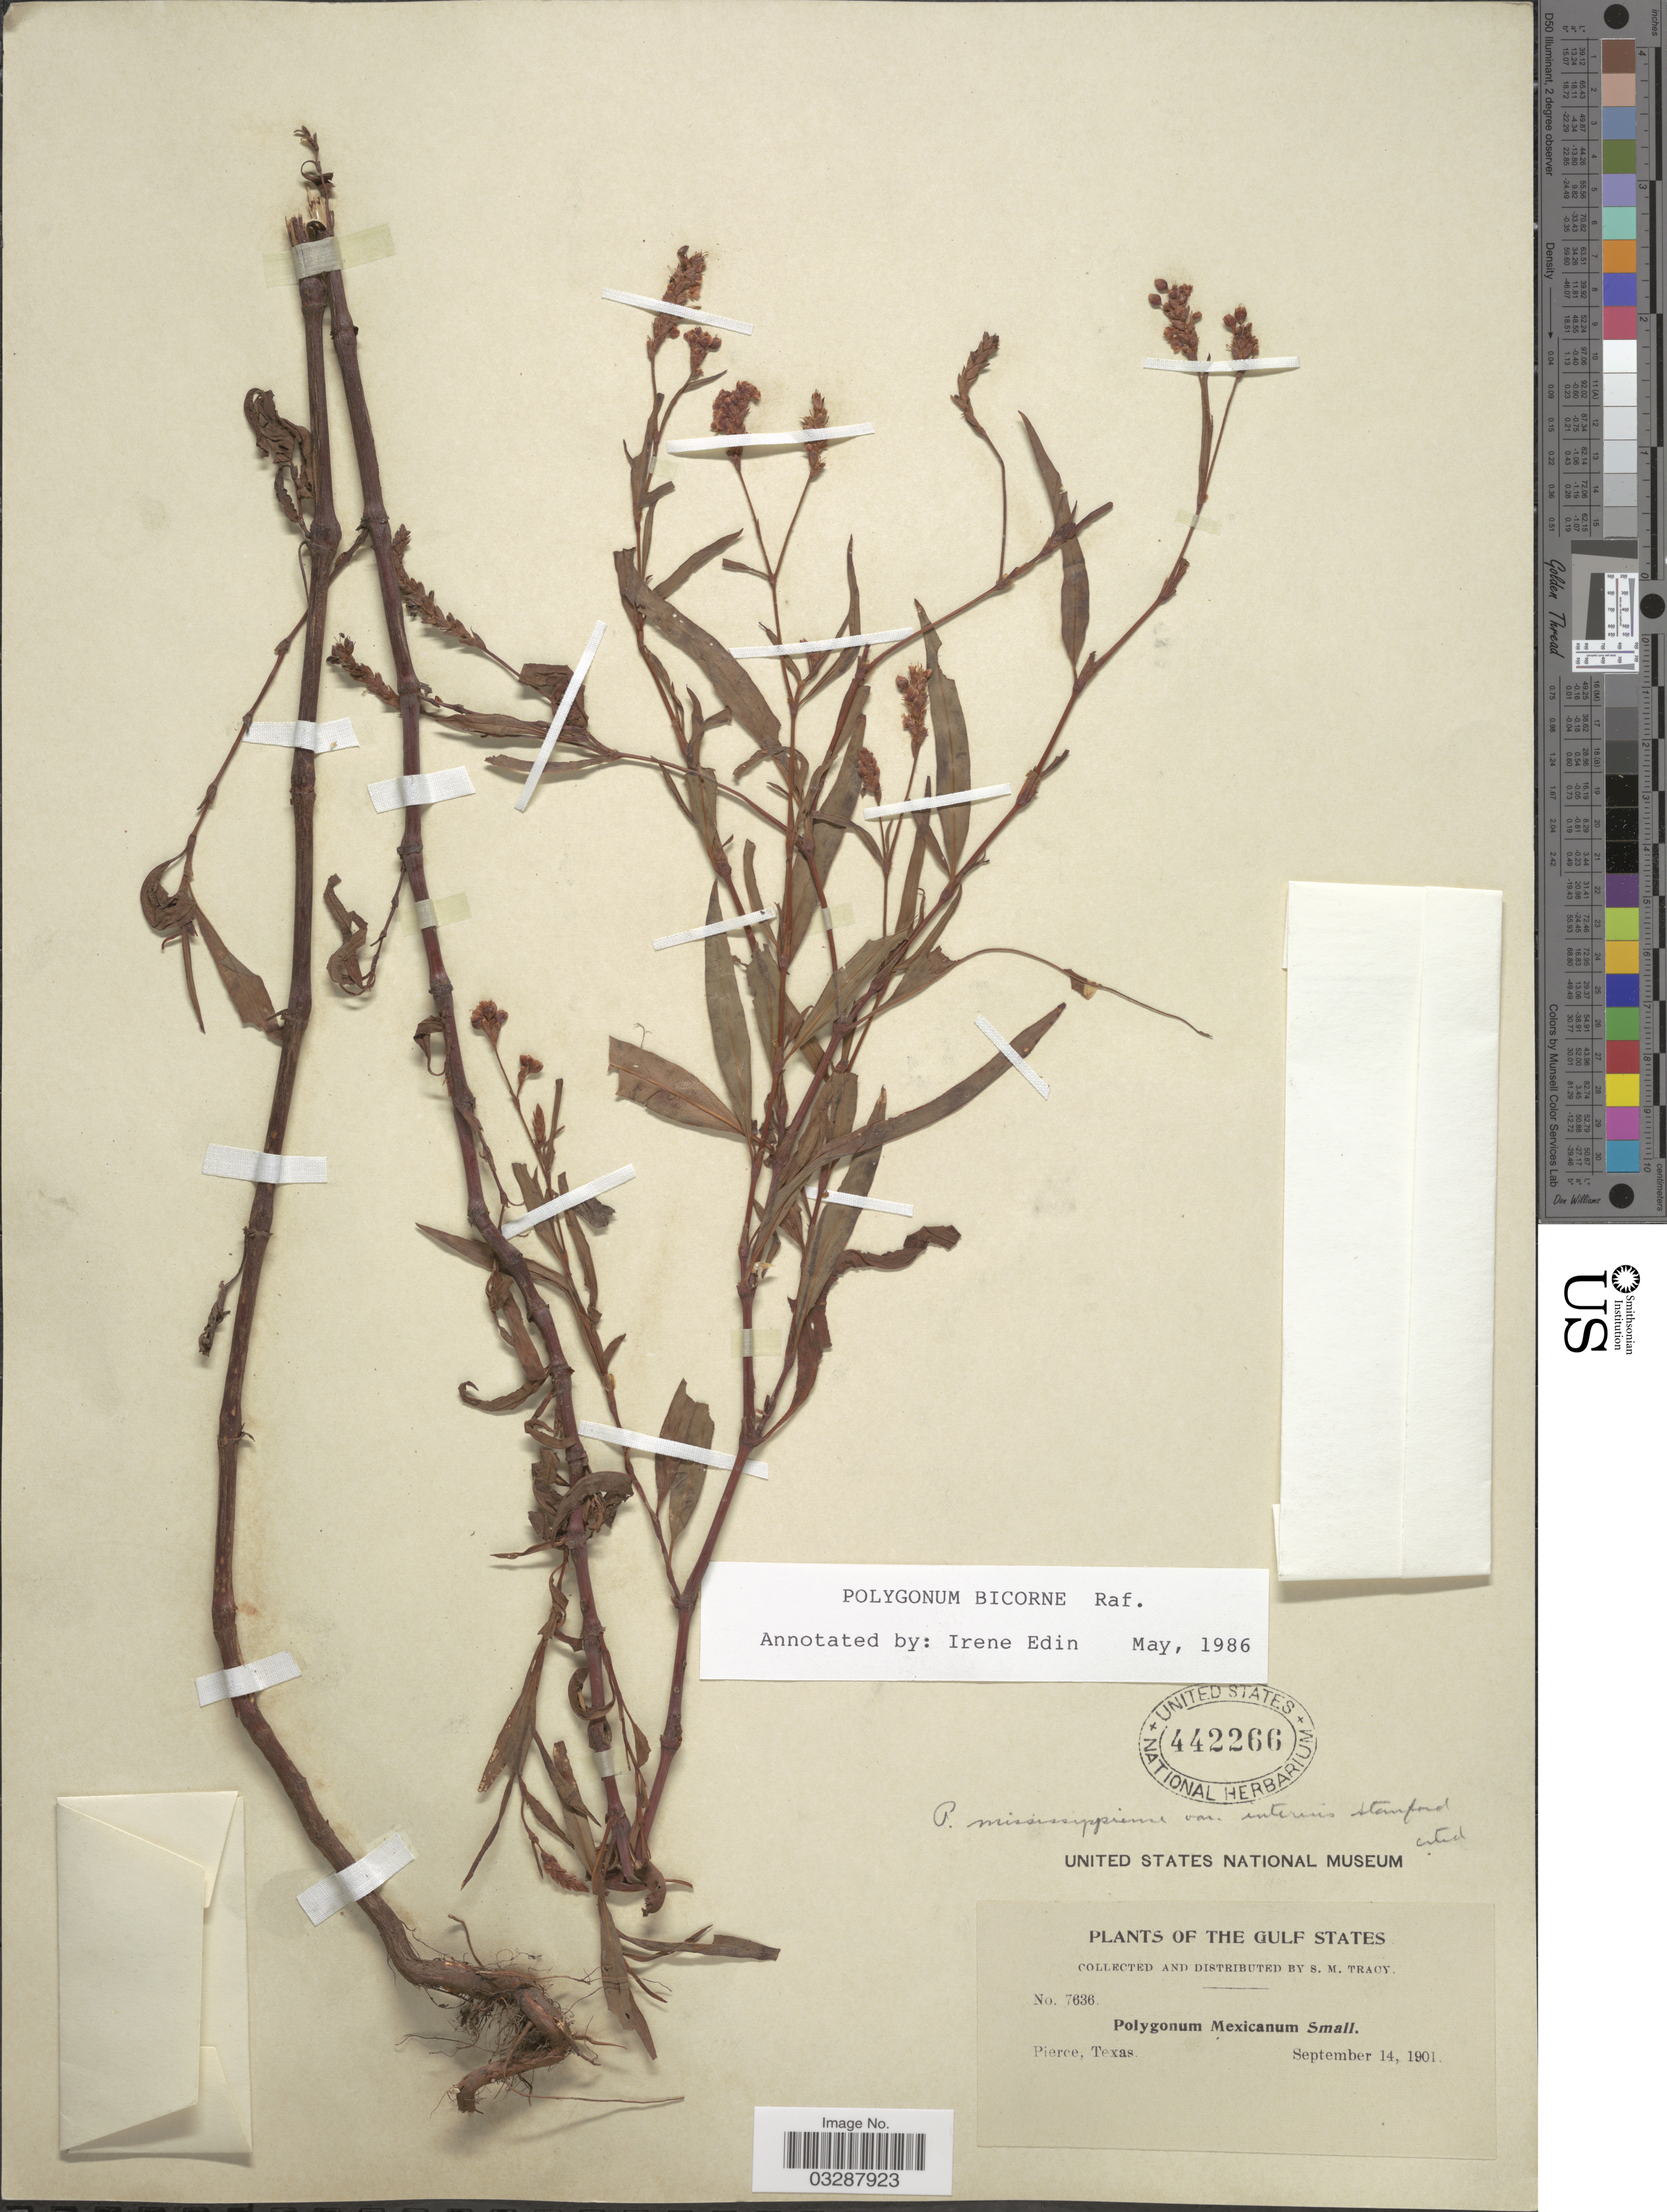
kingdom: Plantae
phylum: Tracheophyta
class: Magnoliopsida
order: Caryophyllales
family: Polygonaceae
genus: Persicaria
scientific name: Persicaria bicornis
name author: (Raf.) Nieuwl.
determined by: Atha, D. E.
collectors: S. M. Tracy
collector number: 7636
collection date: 1901-09-14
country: United States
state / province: Texas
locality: The Gulf States, Pierce.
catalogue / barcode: US 442266